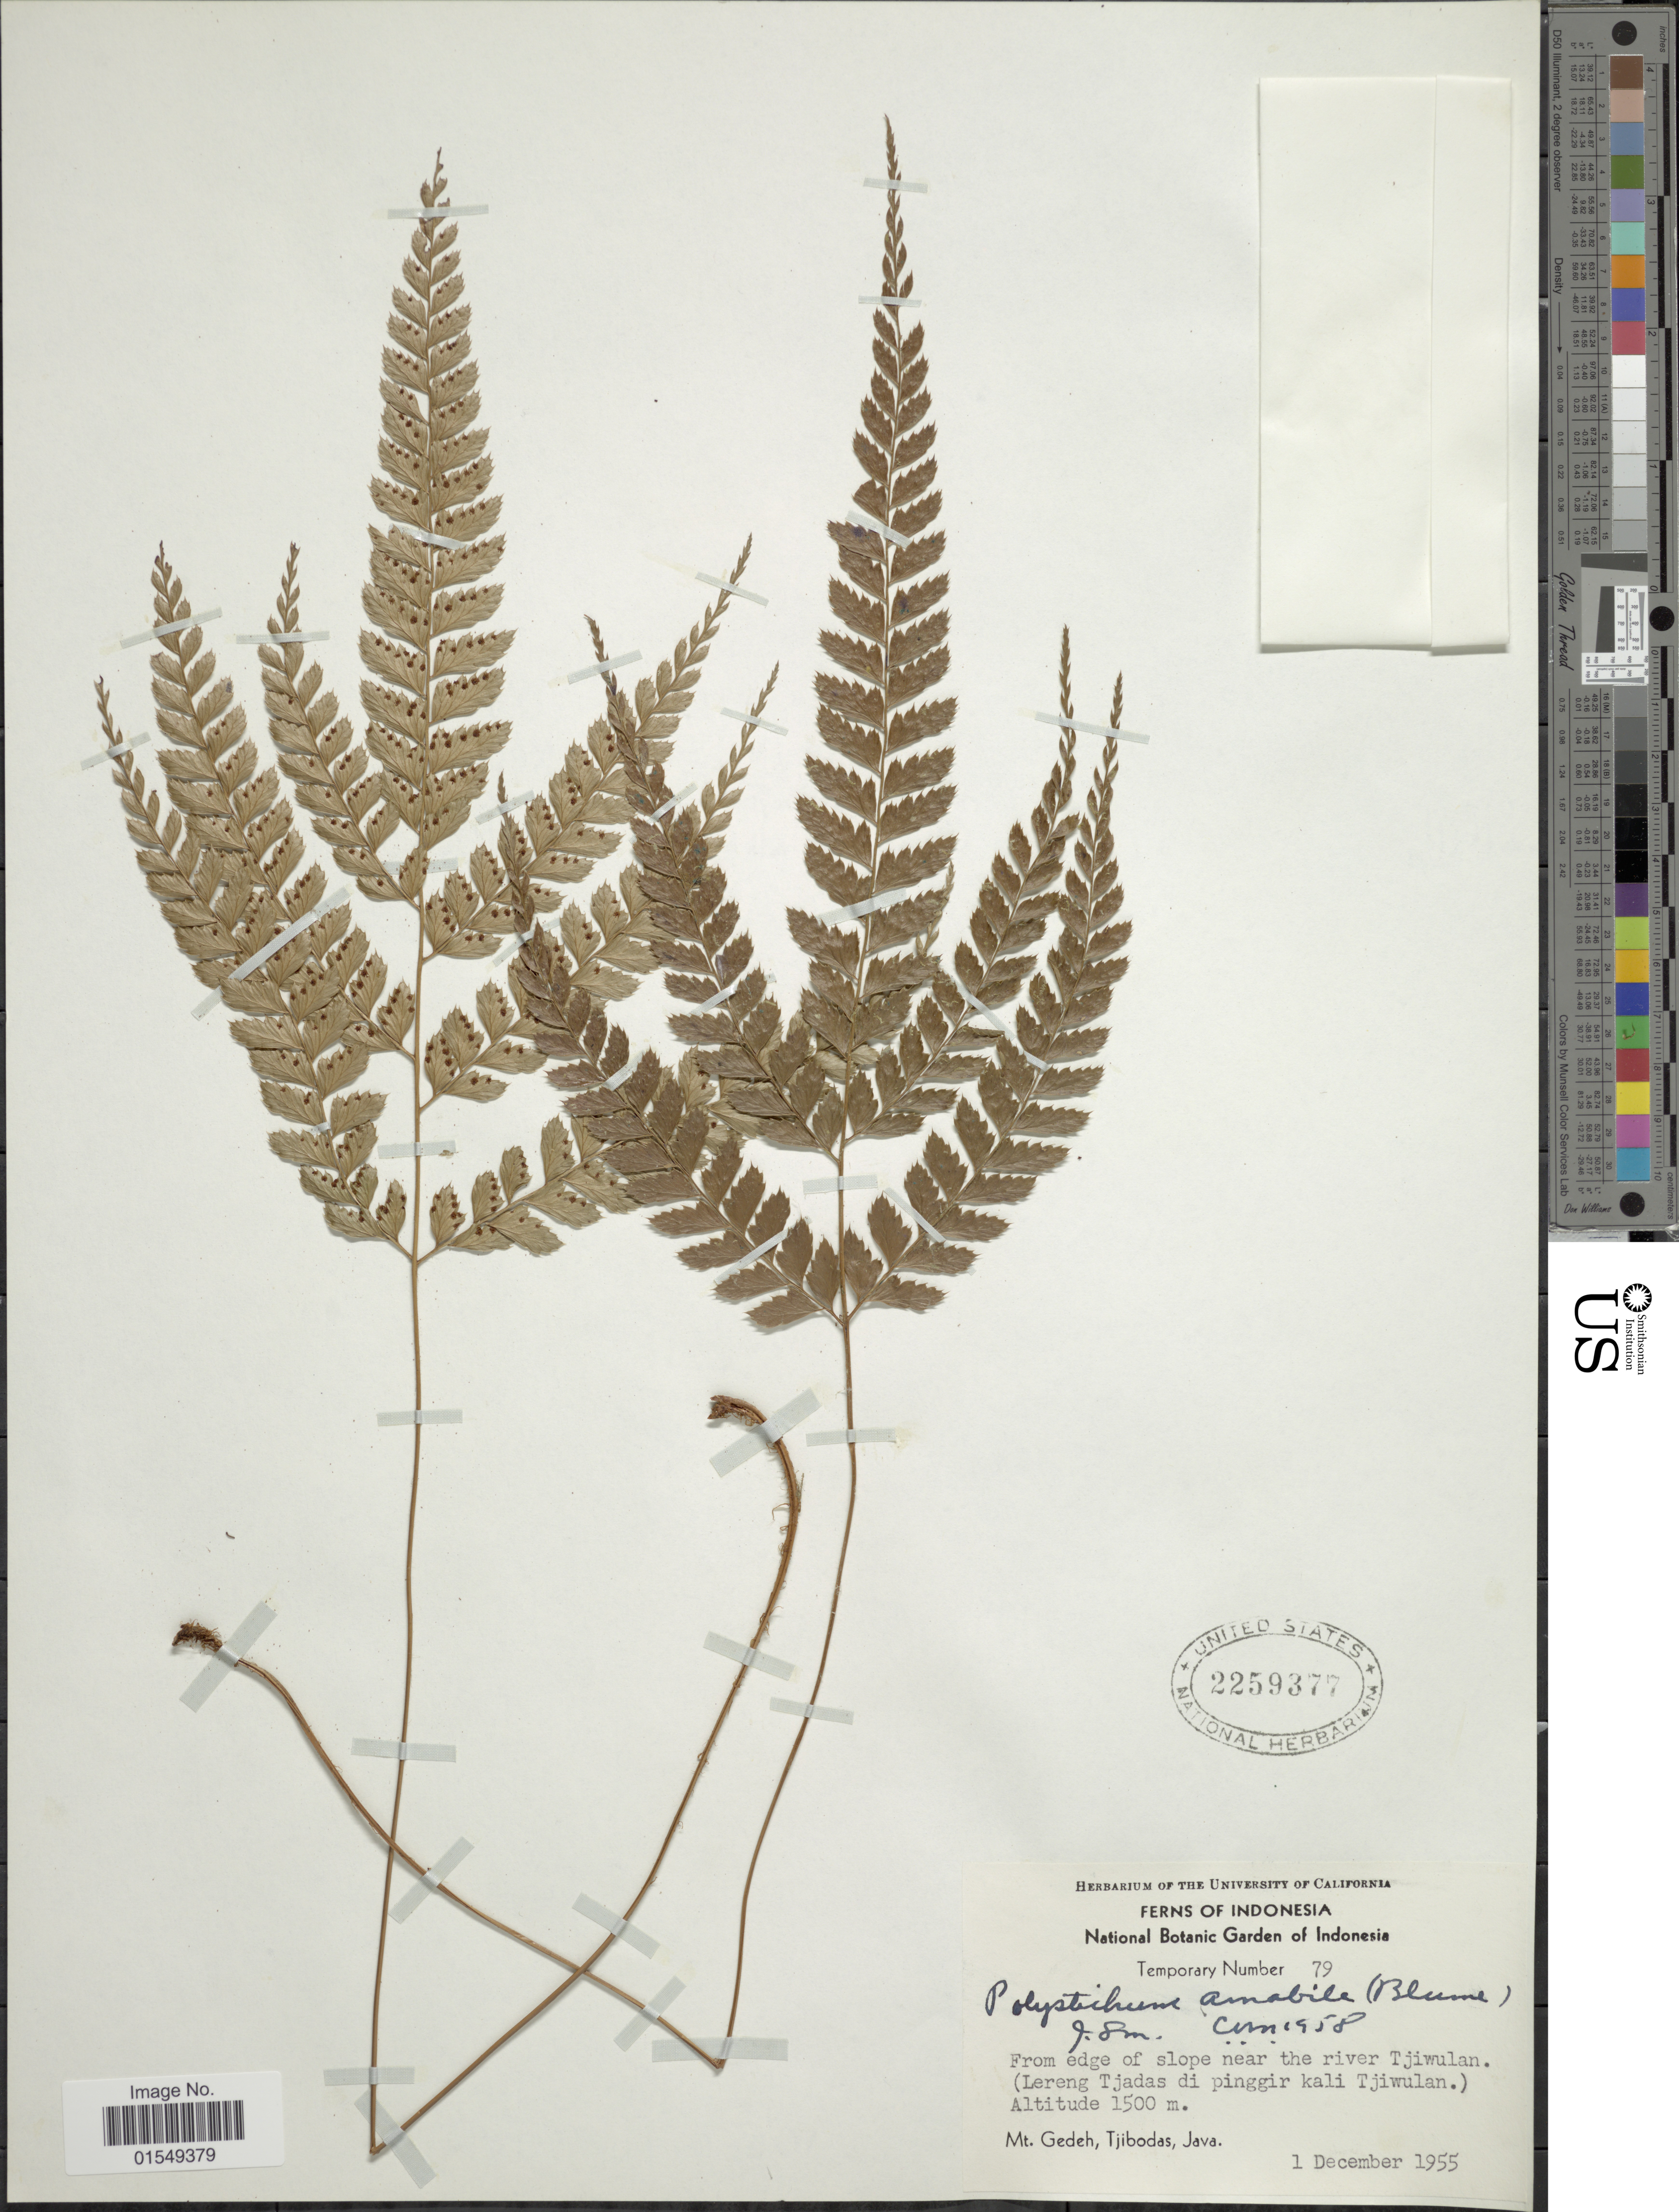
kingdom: Plantae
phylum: Tracheophyta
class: Polypodiopsida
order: Polypodiales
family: Dryopteridaceae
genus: Arachniodes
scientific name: Arachniodes amabilis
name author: (Blume) Tindale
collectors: ex herb. Univ. of California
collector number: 79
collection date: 1955-12-01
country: Indonesia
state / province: Java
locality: From edge of dlope near the river Tjiwulan (Lereng Tjadas di Pinggir kali Tjiwulan), Mt. Gedeh, Tjibodas, Java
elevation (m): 1500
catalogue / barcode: US 2259377